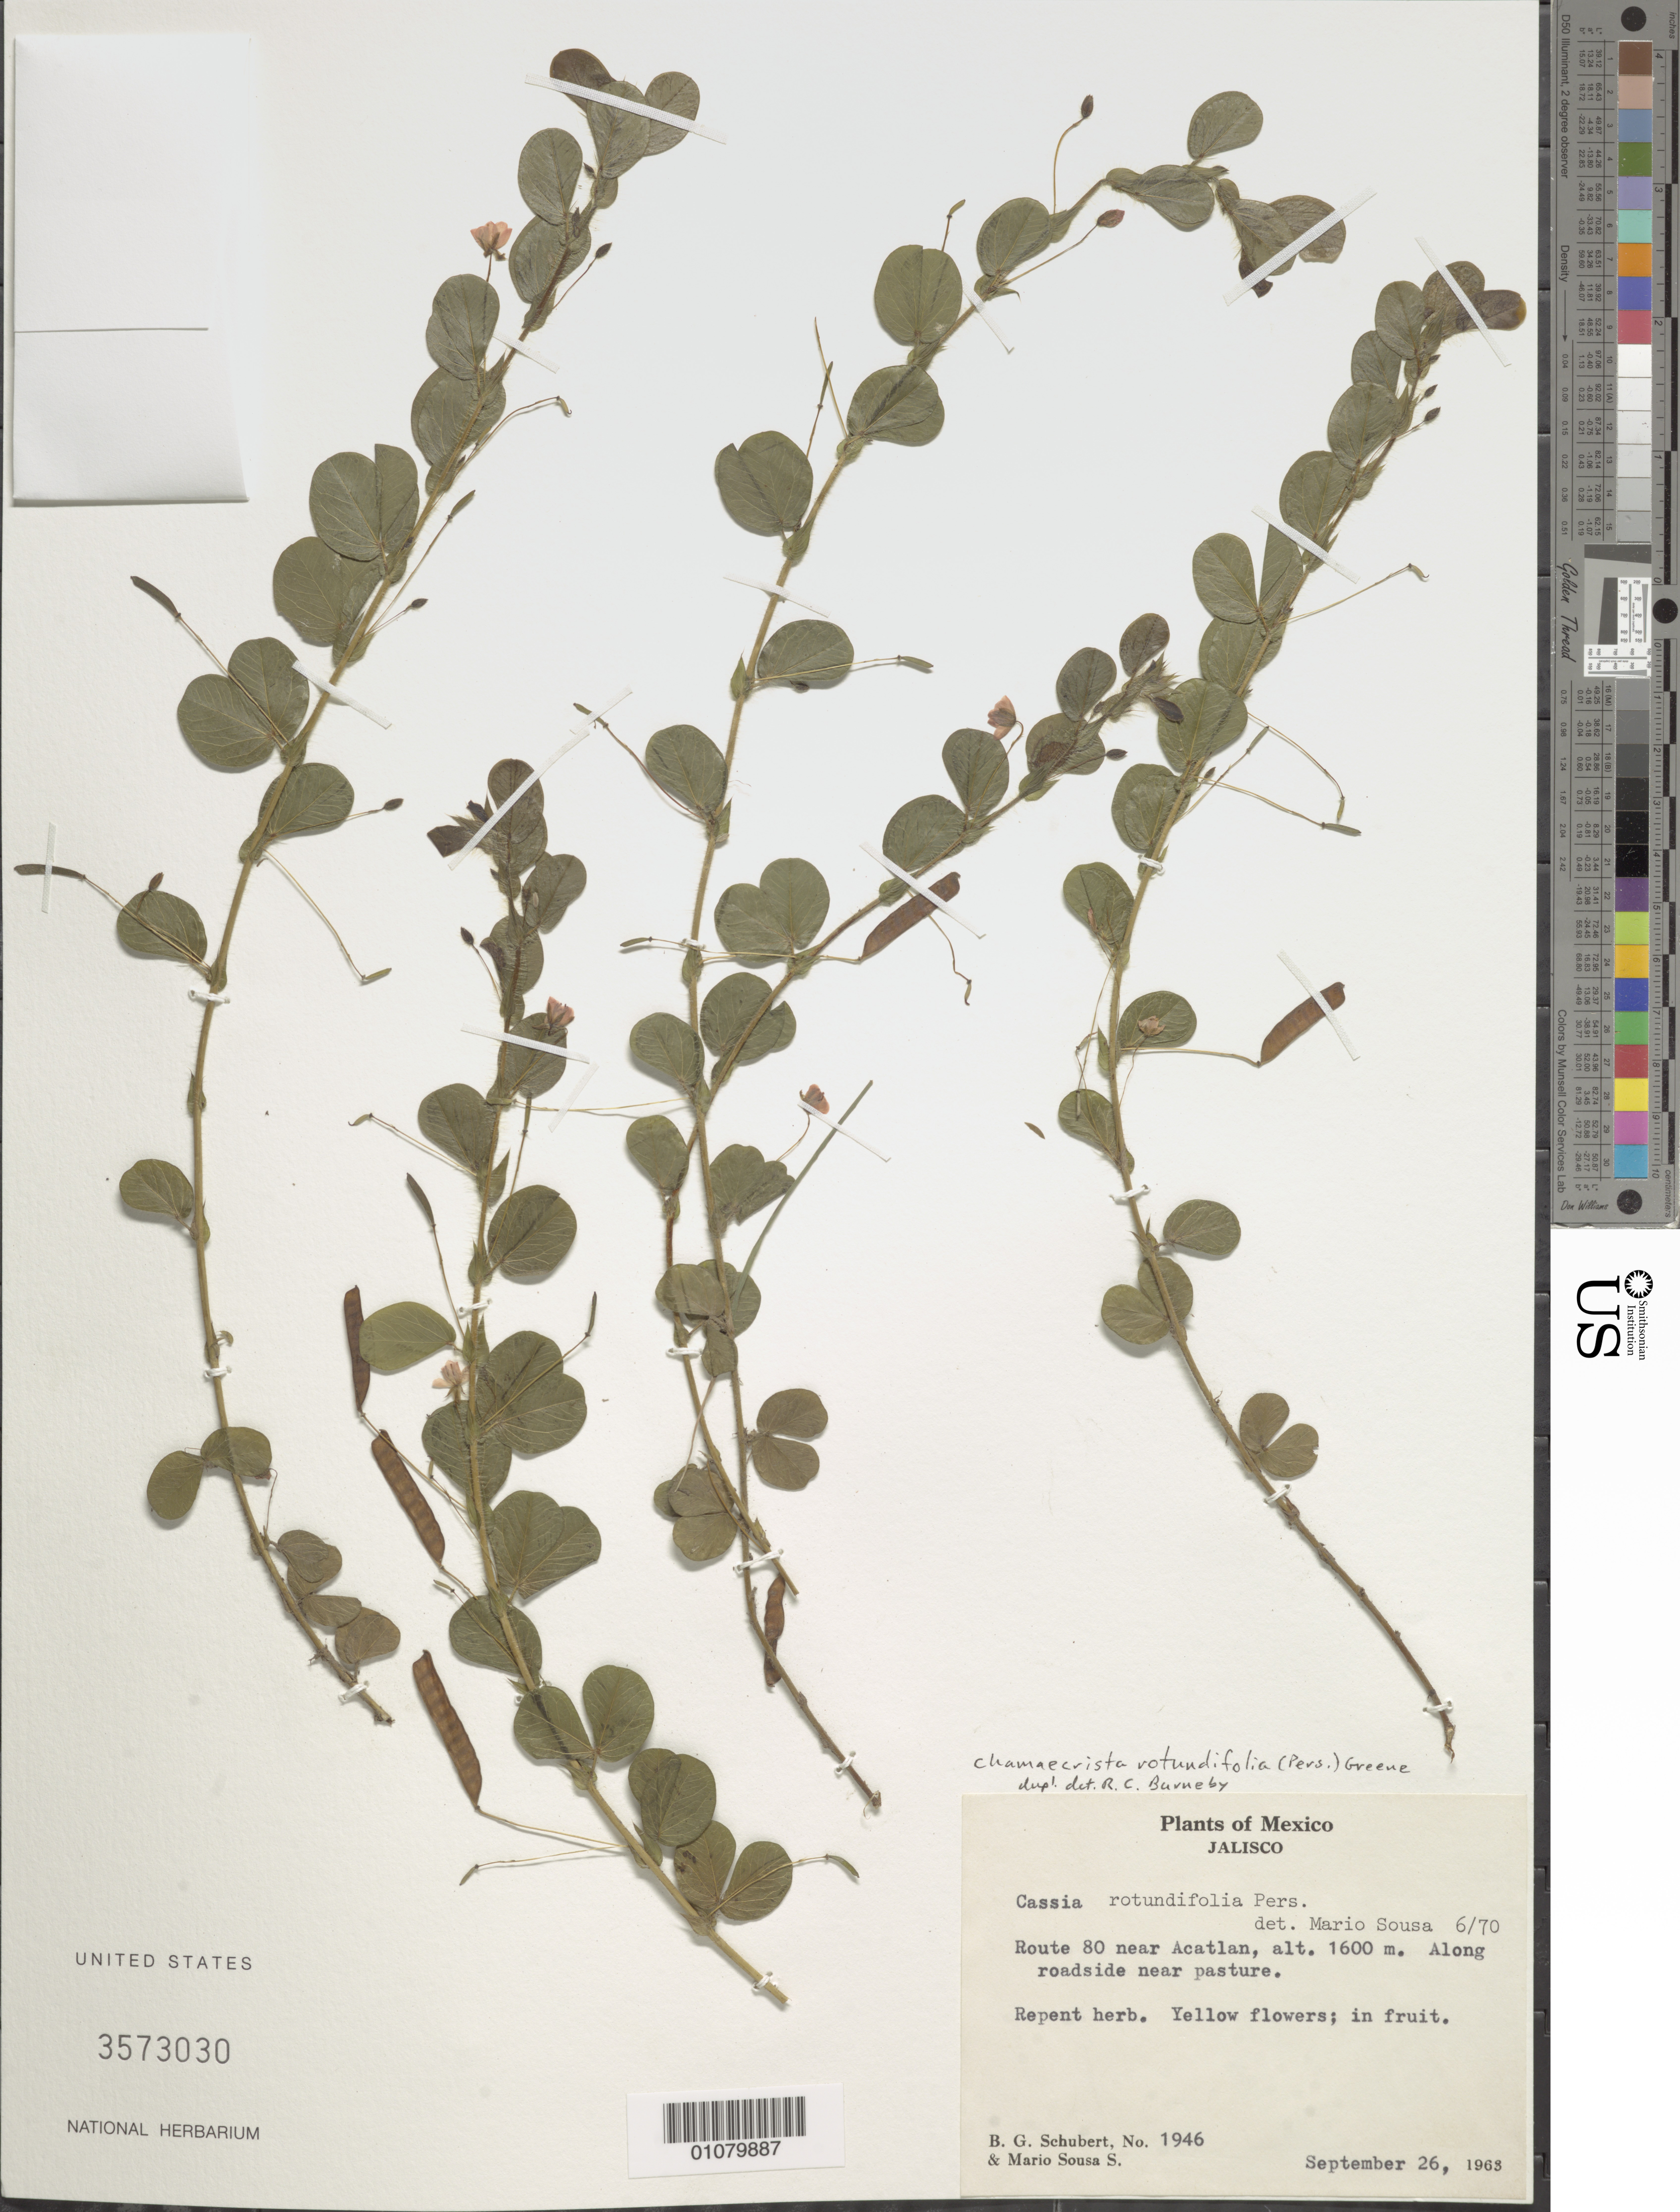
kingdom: Plantae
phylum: Tracheophyta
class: Magnoliopsida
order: Fabales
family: Fabaceae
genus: Chamaecrista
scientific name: Chamaecrista rotundifolia var. rotundifolia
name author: (Pers.) Greene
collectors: B. Schubert & M. Sousa S.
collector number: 1946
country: Mexico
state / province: Jalisco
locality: Rte 80 near Acatlan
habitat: Along roadside near pasture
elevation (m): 1600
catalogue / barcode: US 3573030